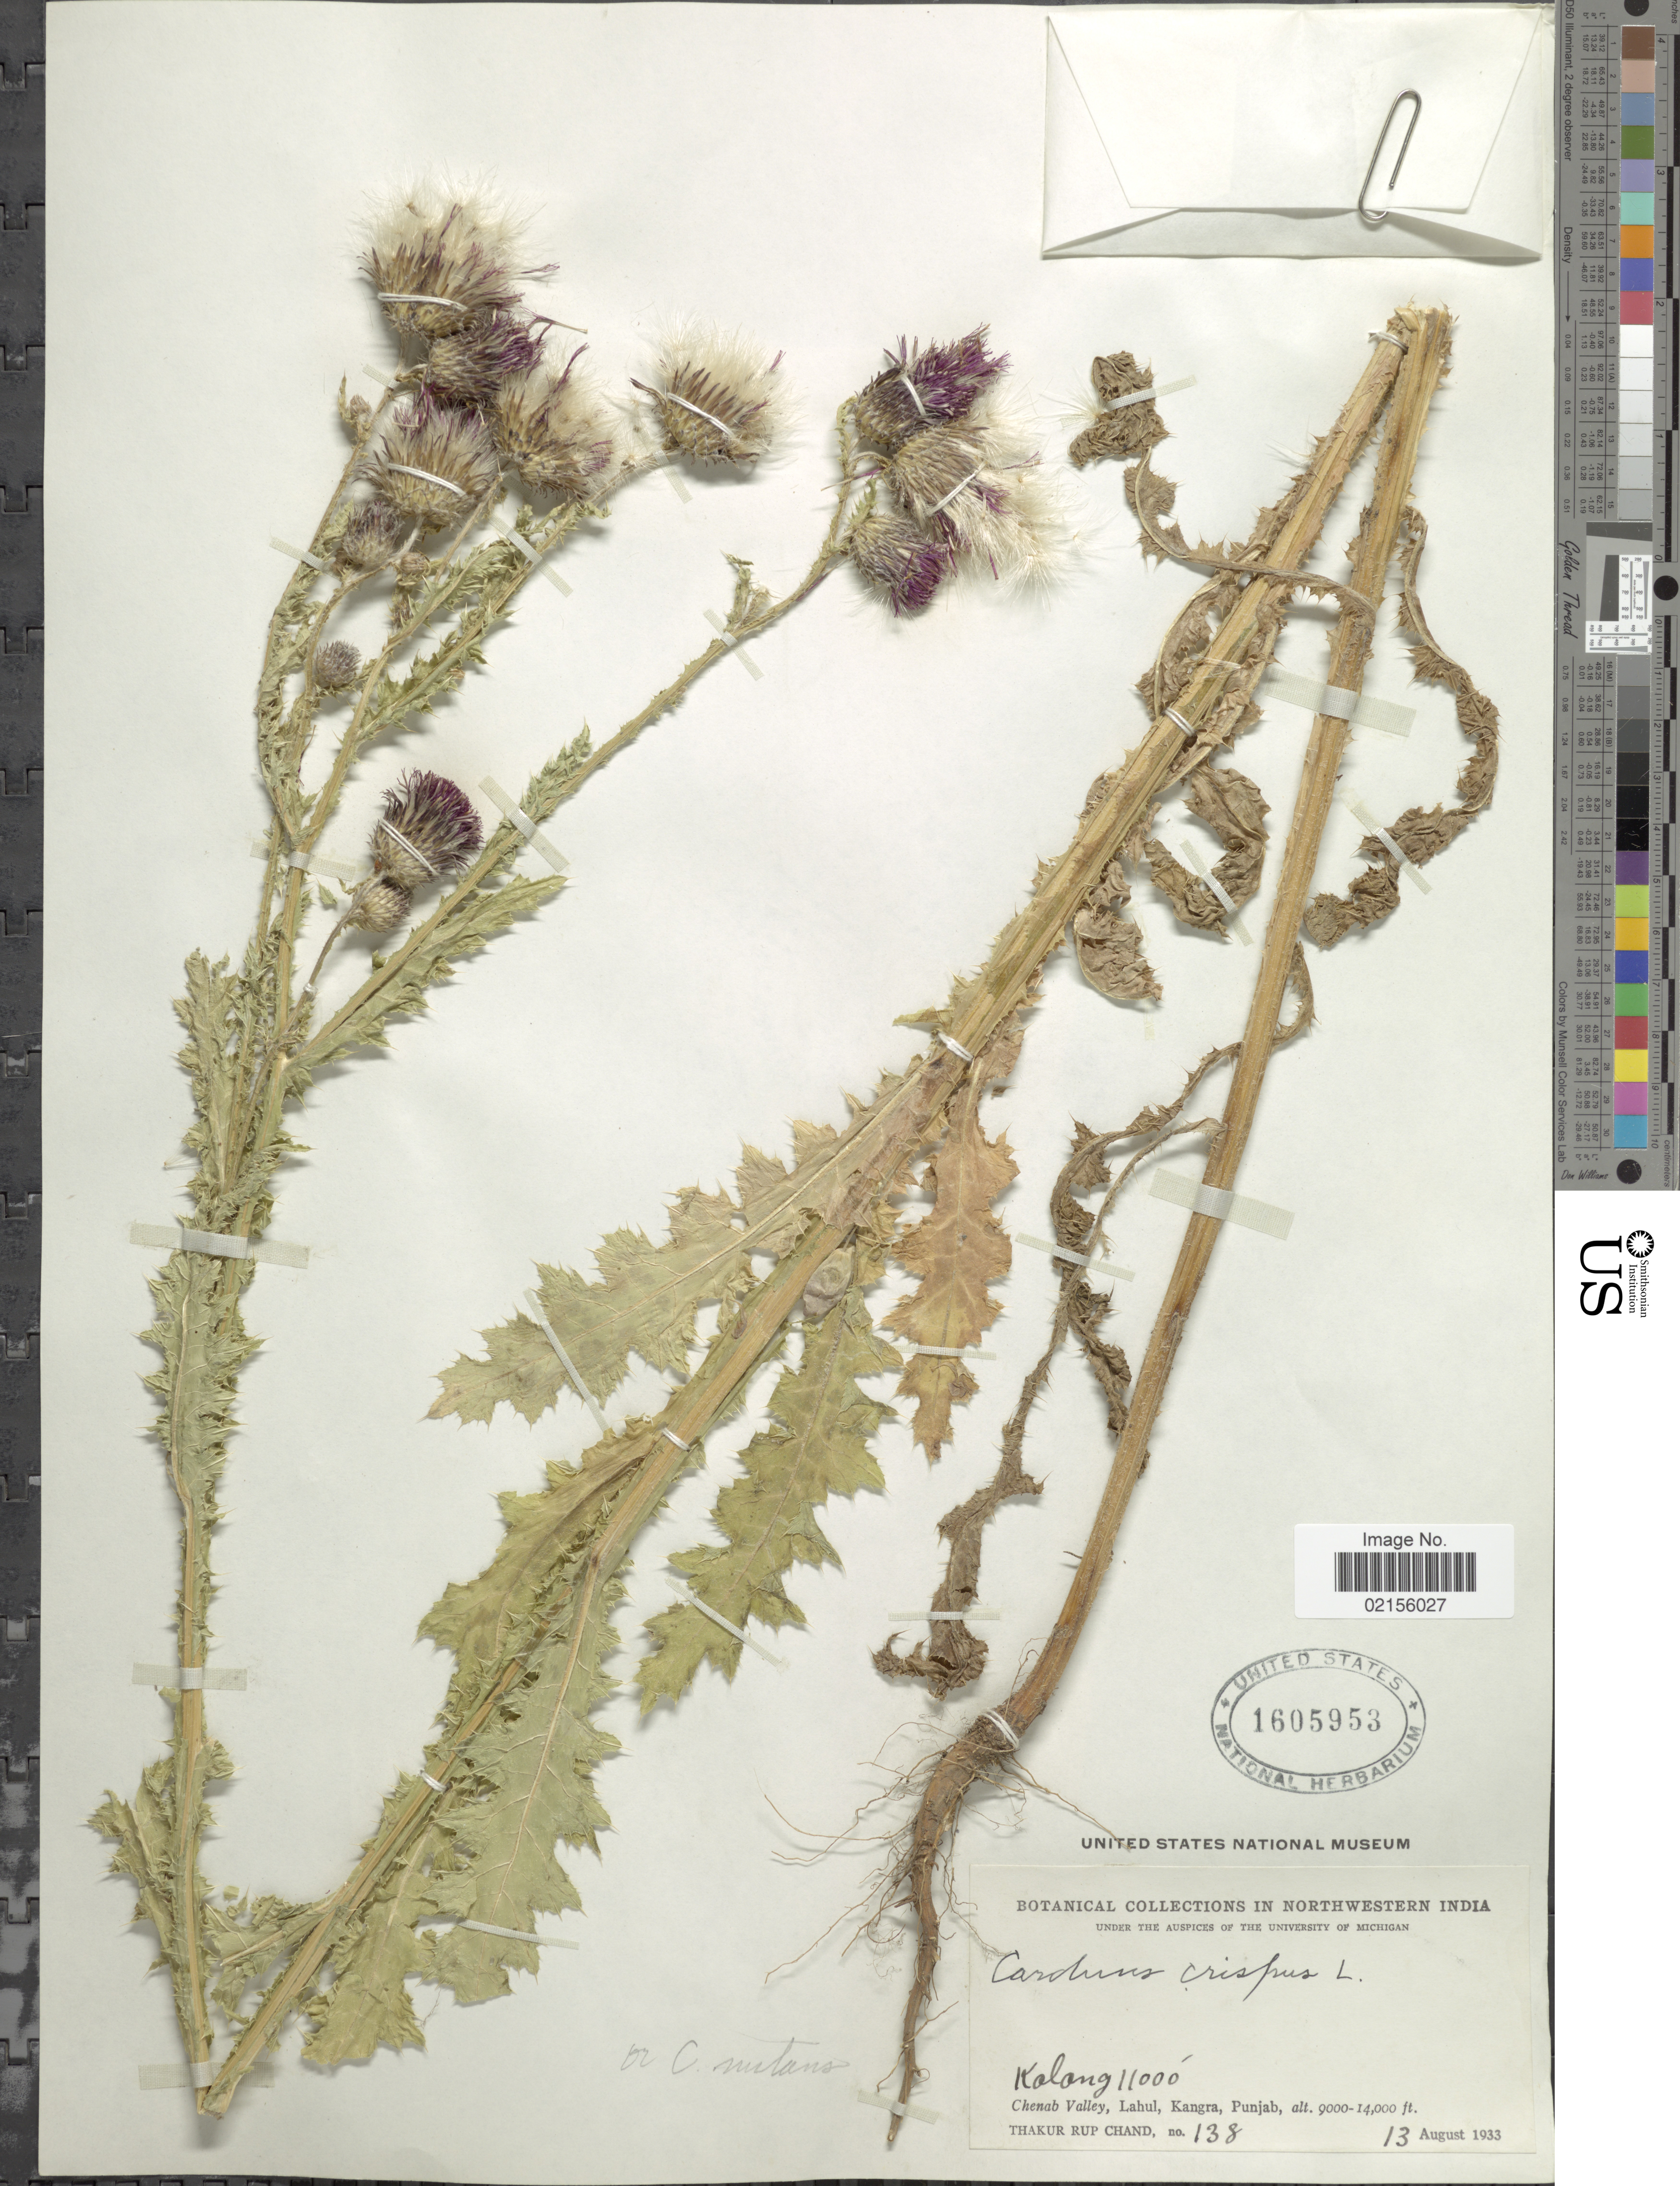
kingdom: Plantae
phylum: Tracheophyta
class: Magnoliopsida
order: Asterales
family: Asteraceae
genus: Carduus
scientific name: Carduus crispus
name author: L.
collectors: T. R. Chand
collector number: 138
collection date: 1933-08-13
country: India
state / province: Himachal Pradesh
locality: Kolong, Chenab Valley, Lahul, Kangra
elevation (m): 2743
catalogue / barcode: US 1605953